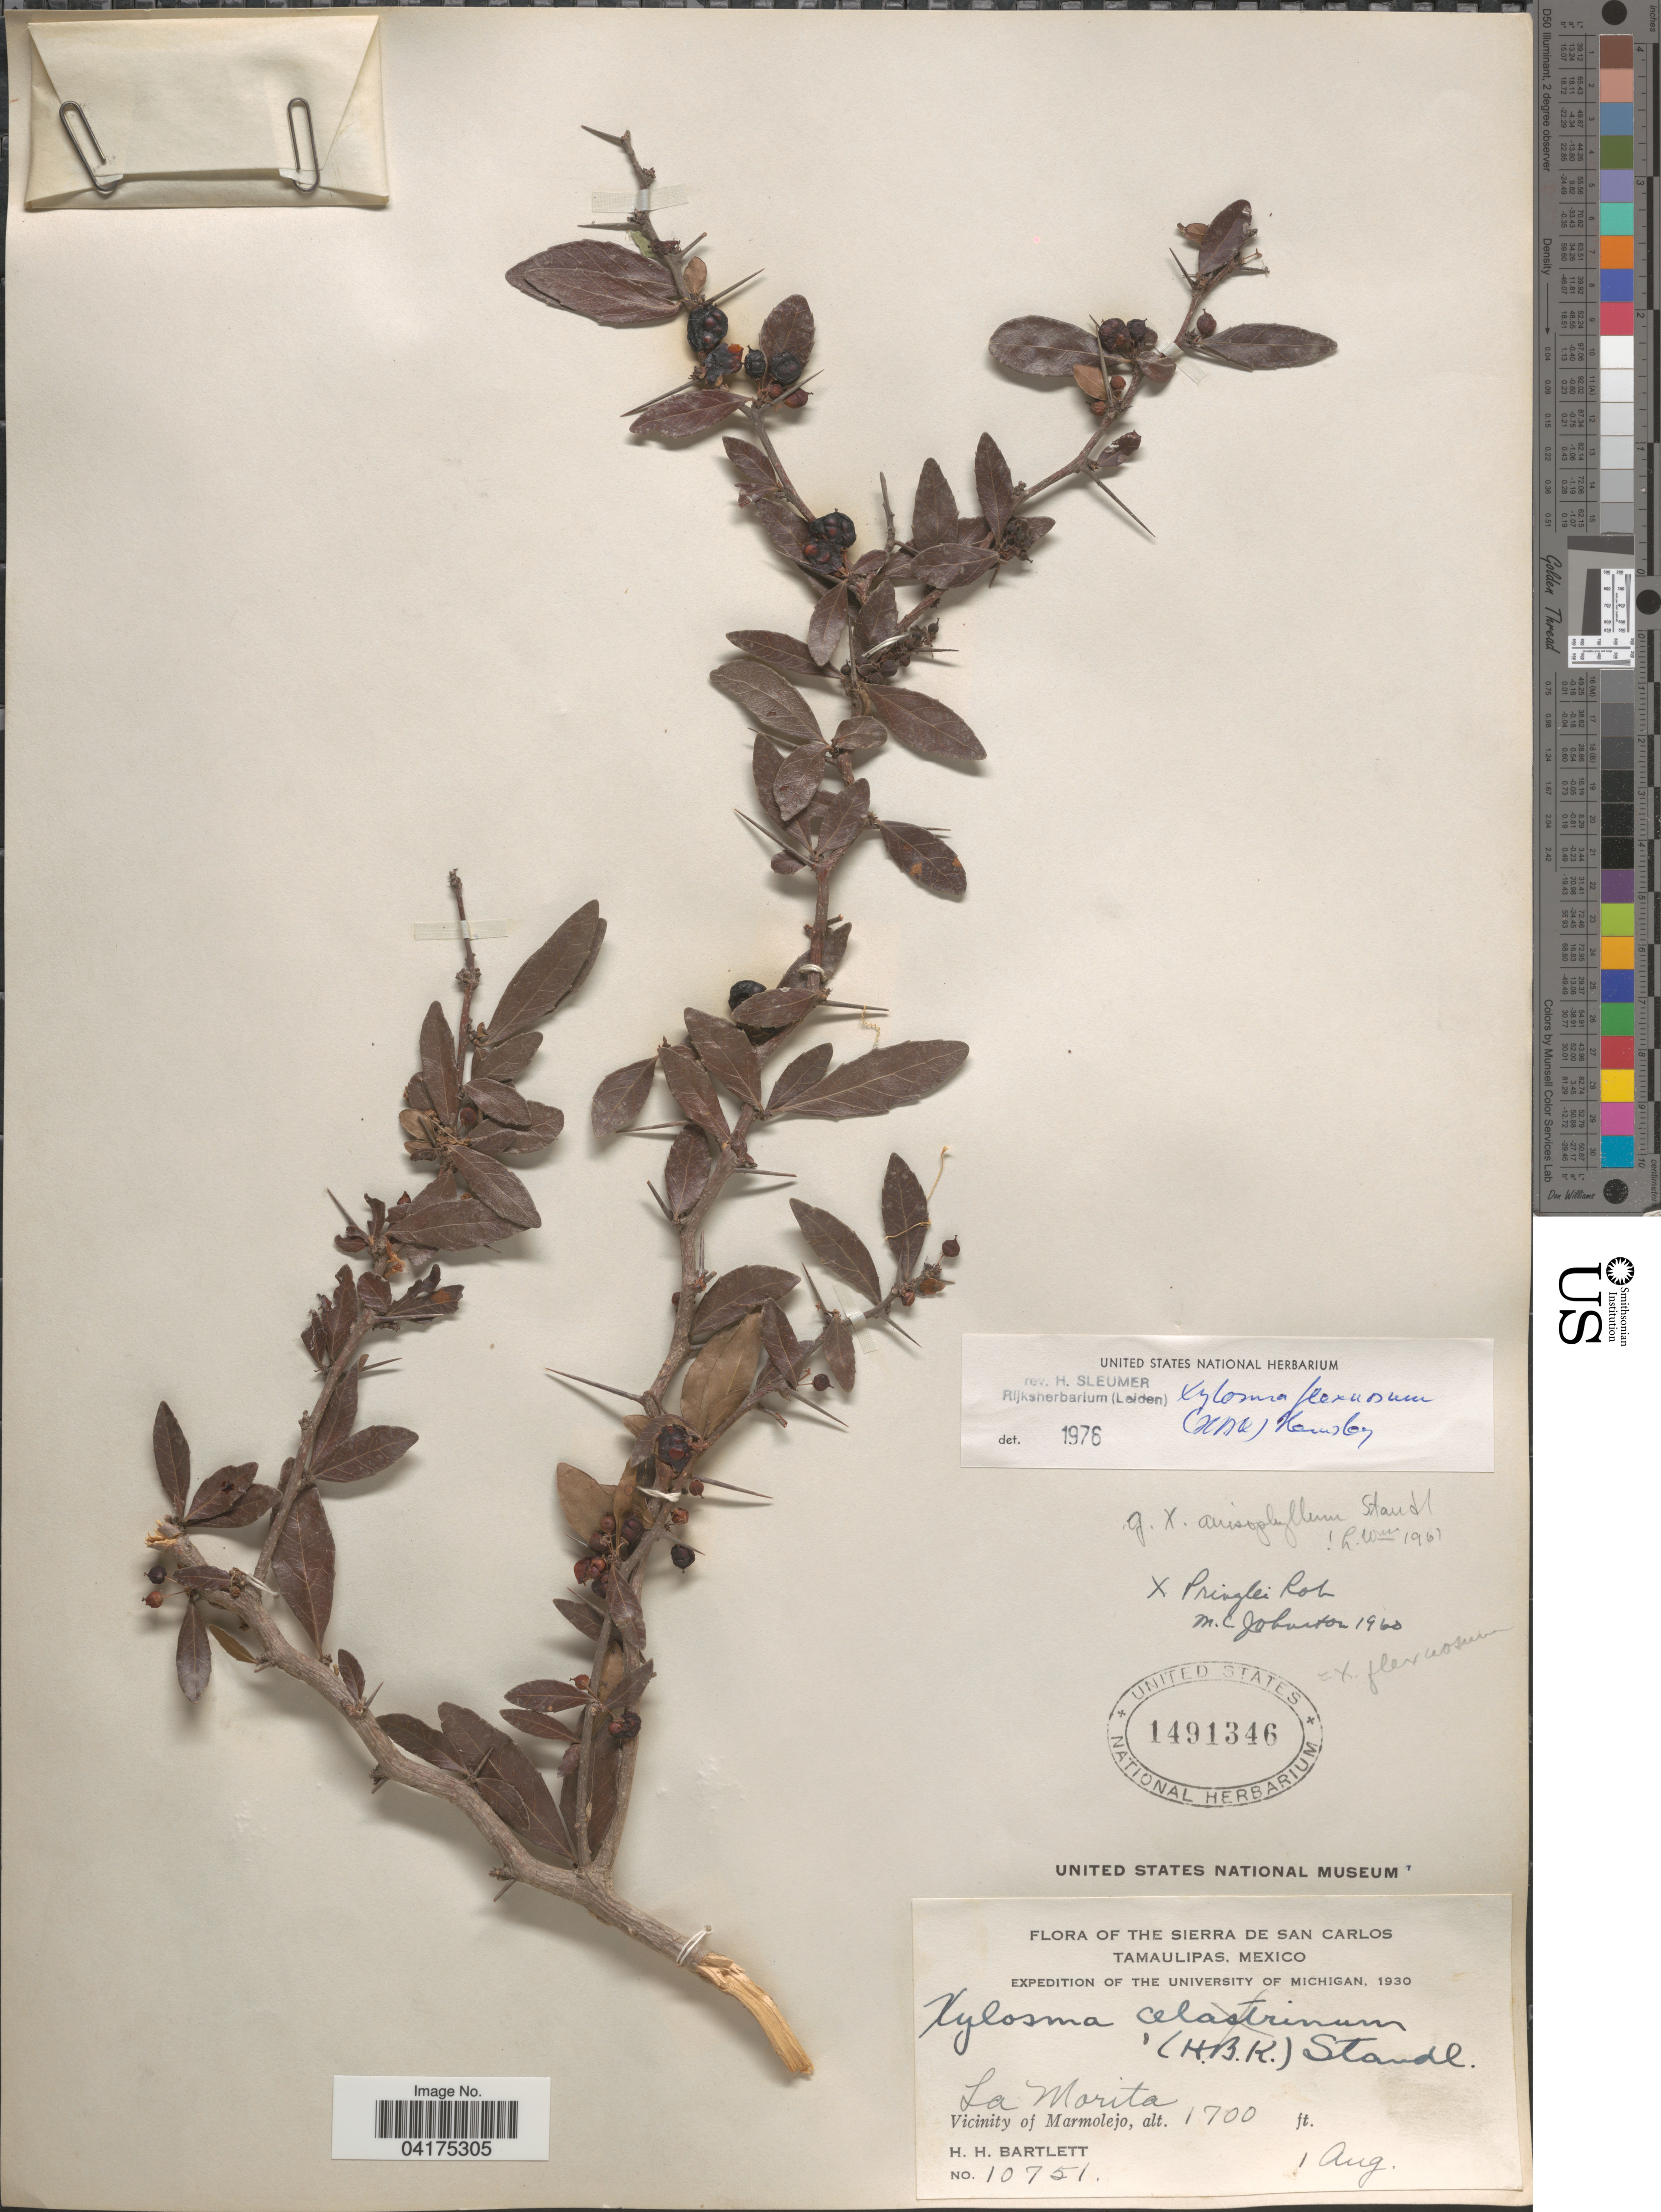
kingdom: Plantae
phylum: Tracheophyta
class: Magnoliopsida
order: Malpighiales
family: Salicaceae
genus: Xylosma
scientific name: Xylosma flexuosa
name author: (Kunth) Hemsl.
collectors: H. H. Bartlett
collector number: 10751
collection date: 1930-08-01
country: Mexico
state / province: Tamaulipas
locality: The Sierra de San Carlos. La Morita. Vicinity of Marmolejo. Expedition of the University of Michigan, 1930.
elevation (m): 518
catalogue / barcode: US 1491346